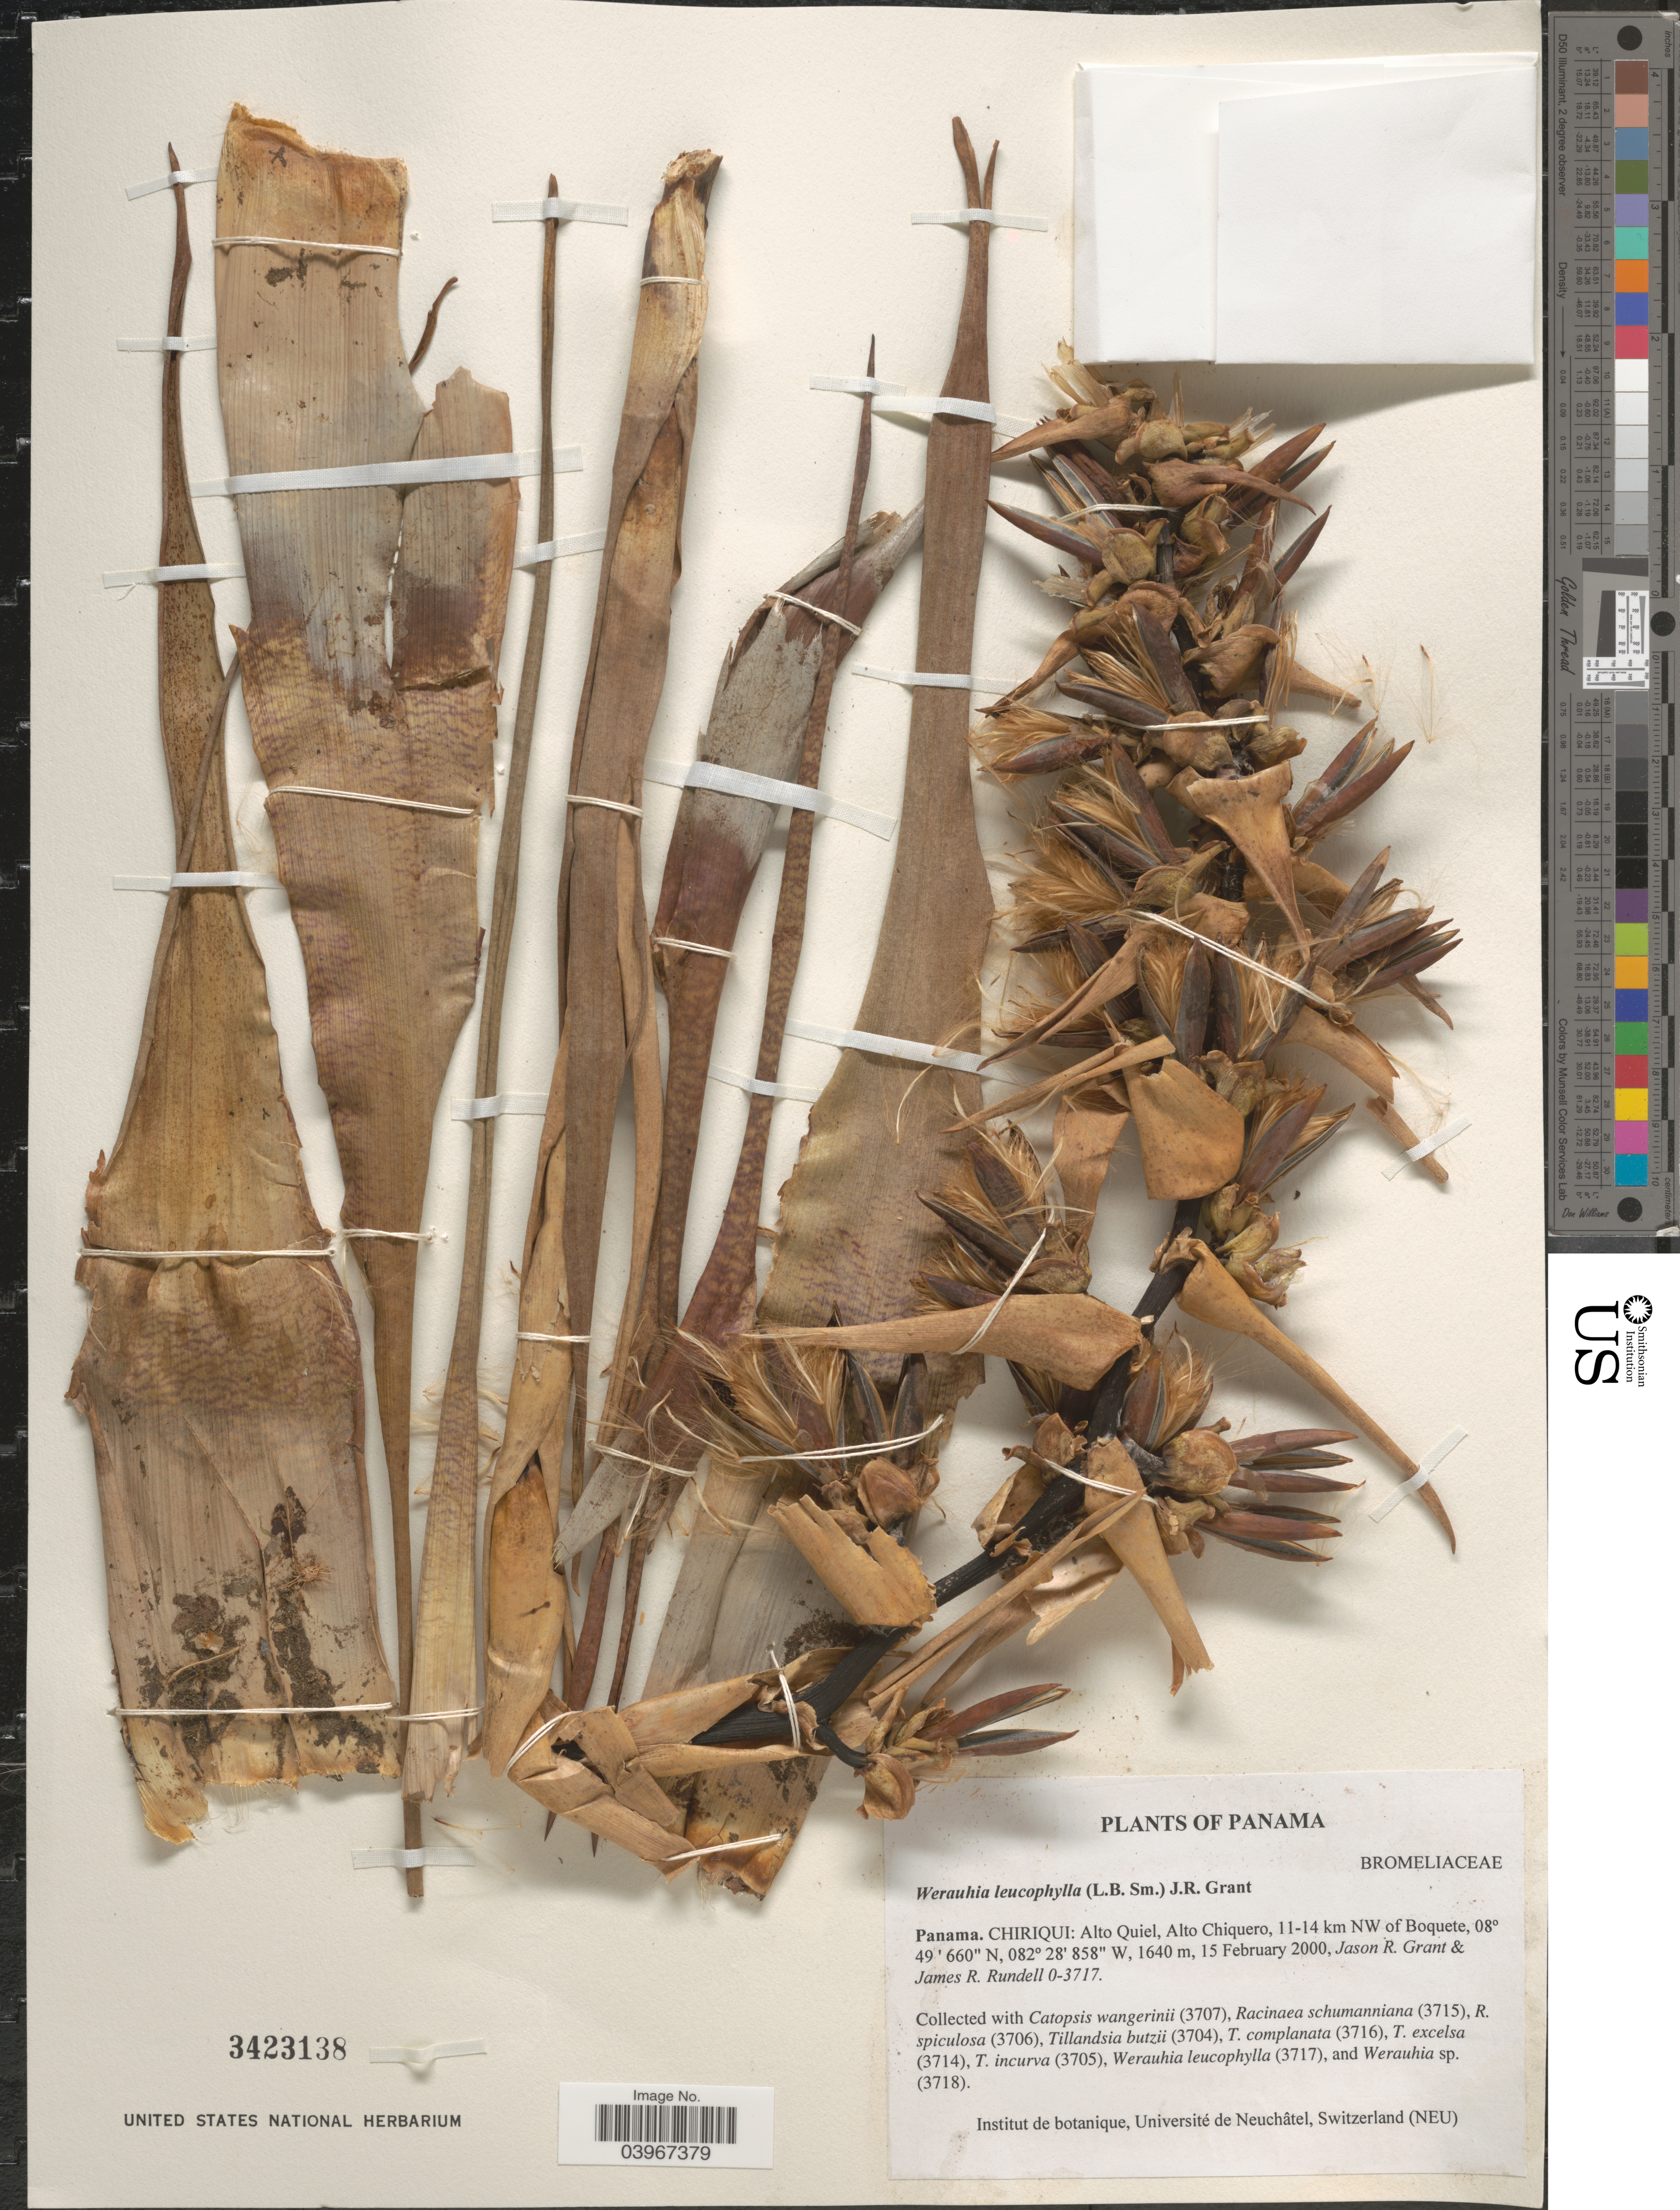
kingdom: Plantae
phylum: Tracheophyta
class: Liliopsida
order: Poales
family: Bromeliaceae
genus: Werauhia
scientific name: Werauhia leucophylla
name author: (L.B. Sm.) J.R. Grant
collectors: J. R. Grant & J. R. Rundell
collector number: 0-3717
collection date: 2000-02-15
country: Panama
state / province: Chiriqui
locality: Alto Quiel, Alto Chiquero, 11-14 km NW of Boquete.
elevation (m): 1640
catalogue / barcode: US 3423138